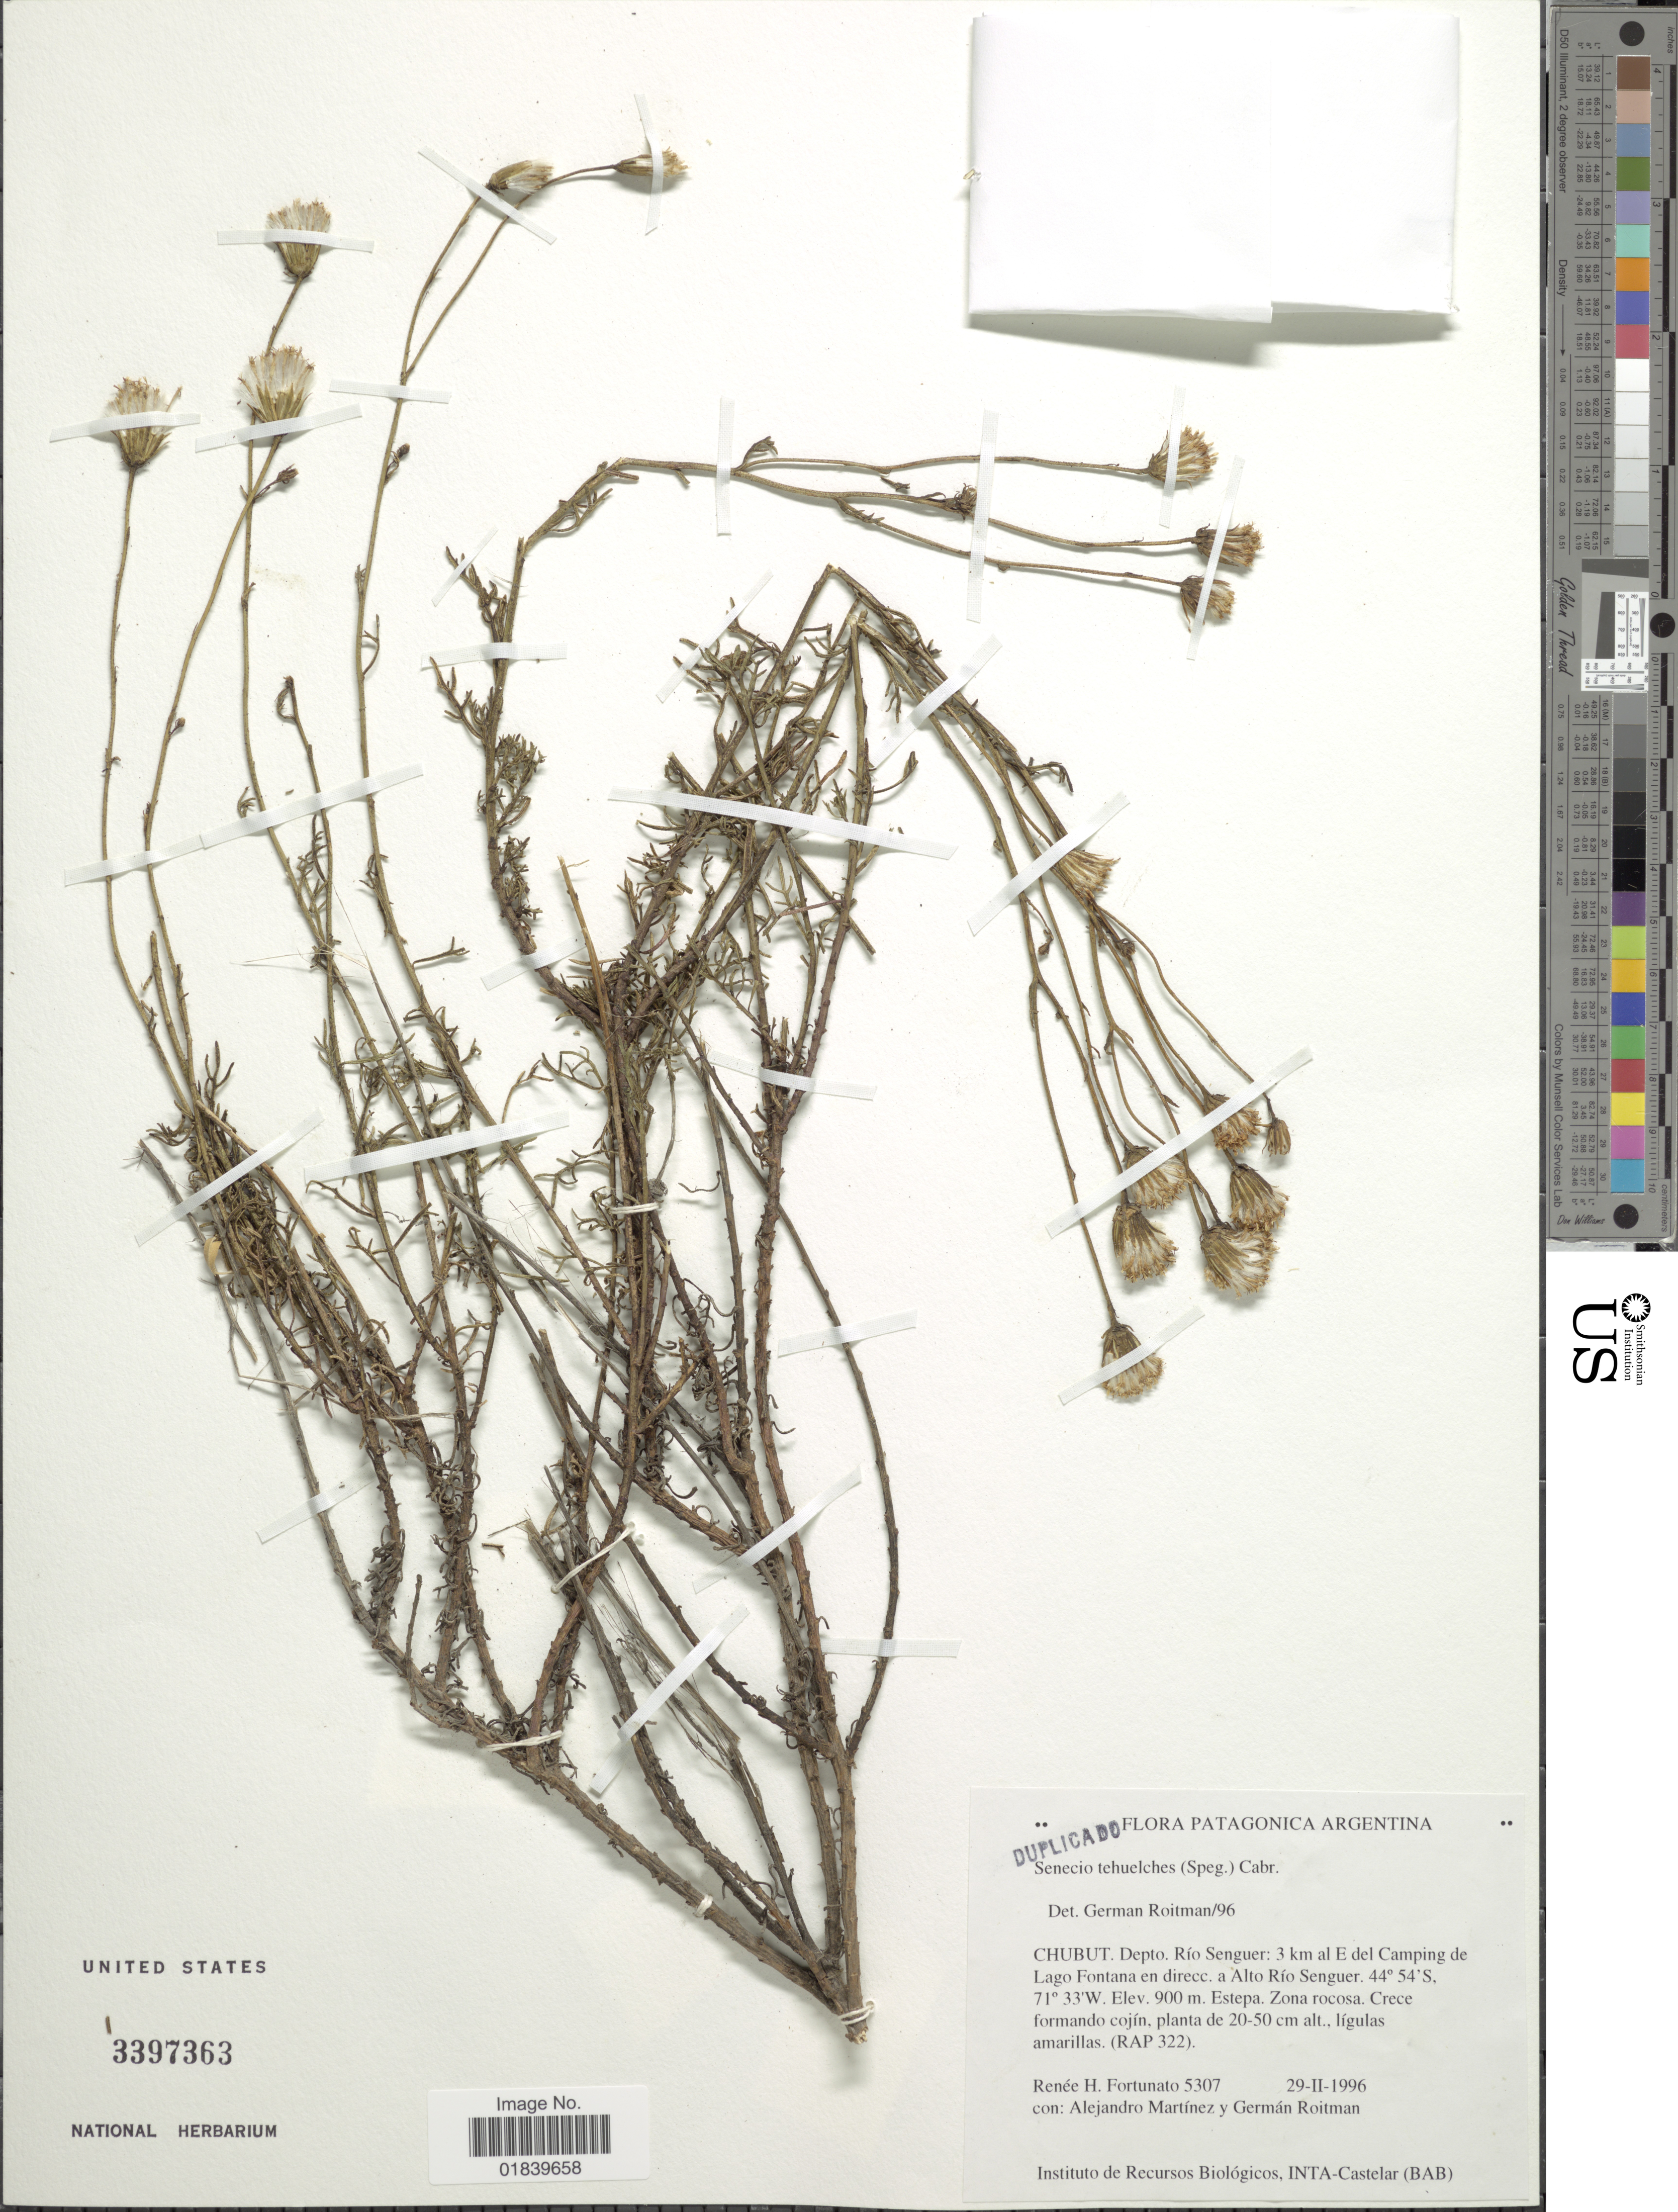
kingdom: Plantae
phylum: Tracheophyta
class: Magnoliopsida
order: Asterales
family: Asteraceae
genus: Senecio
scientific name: Senecio tehuelches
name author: (Speg.) Cabrera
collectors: R. H. Fortunato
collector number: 5307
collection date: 1996-02-29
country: Argentina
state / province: Chubut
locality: Chubut: Depto. Rio Senguer: 3 km al E del Camping de Lago Fontana en direcc.a Alti Rio Senguer.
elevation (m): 900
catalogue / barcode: US 3397363